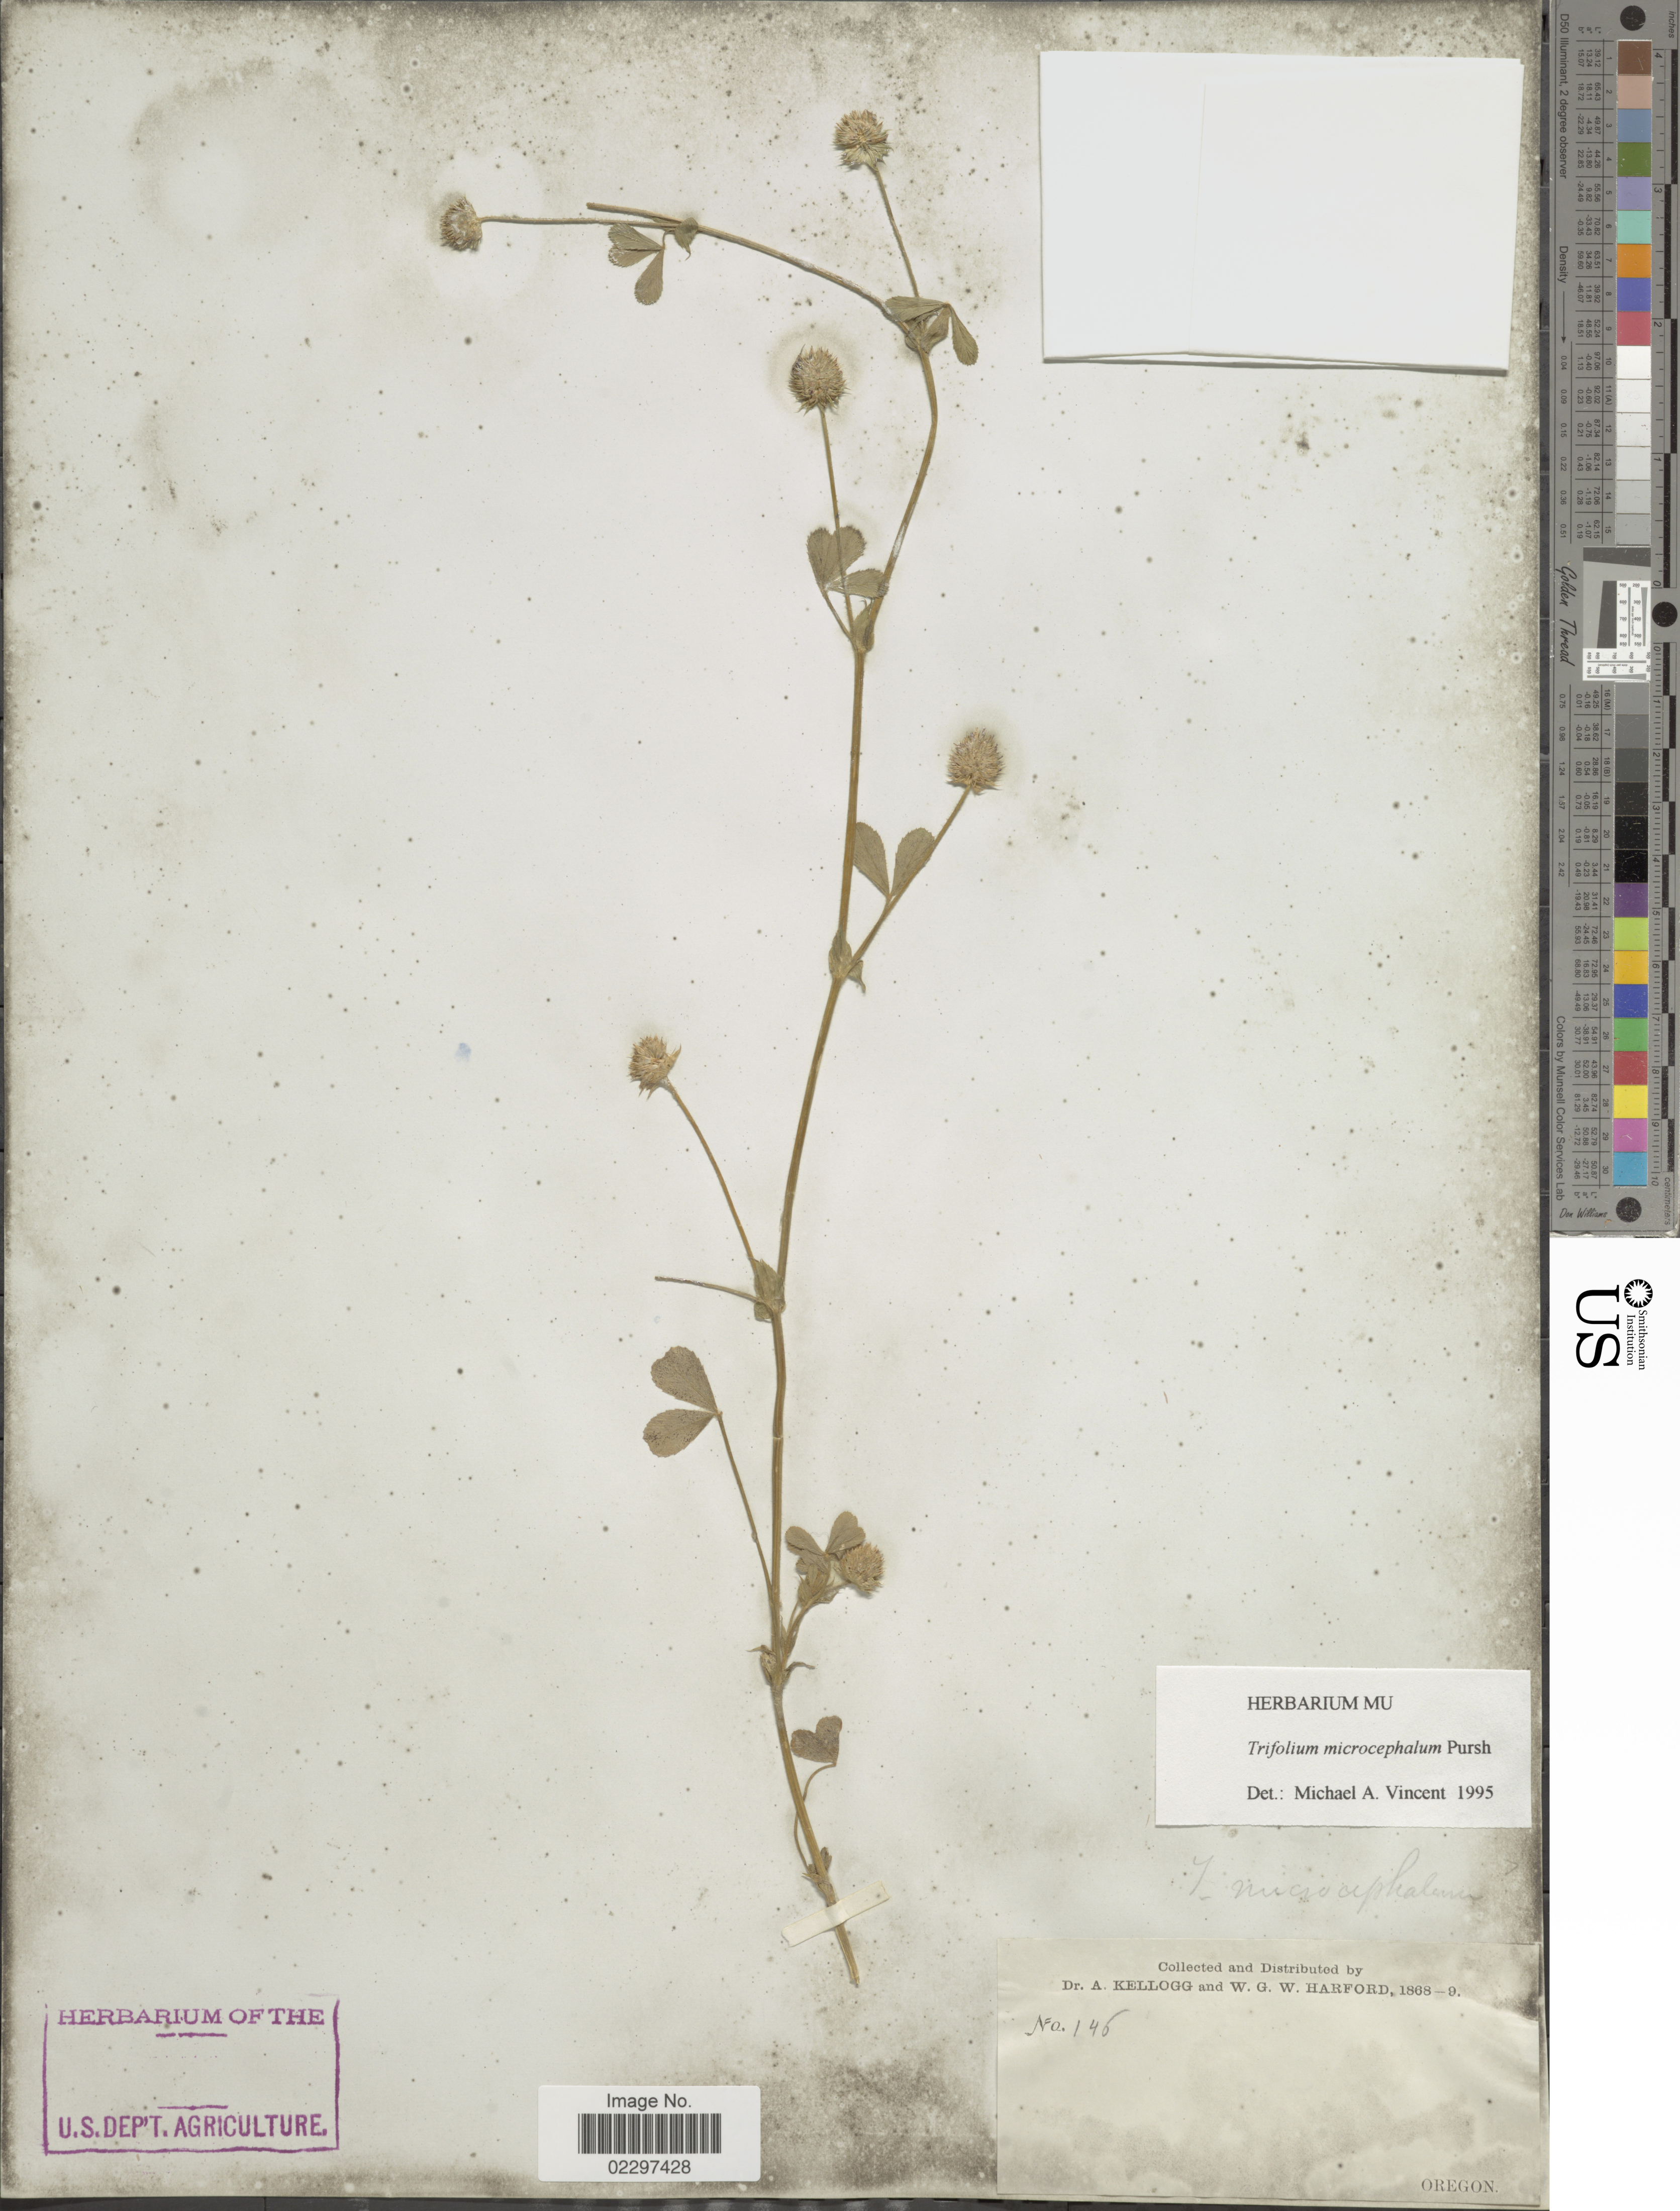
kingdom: Plantae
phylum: Tracheophyta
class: Magnoliopsida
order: Fabales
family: Fabaceae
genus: Trifolium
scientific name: Trifolium microcephalum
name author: Pursh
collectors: A. Kellogg & W. G. W. Harford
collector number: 146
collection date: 1868/1869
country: United States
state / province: Oregon